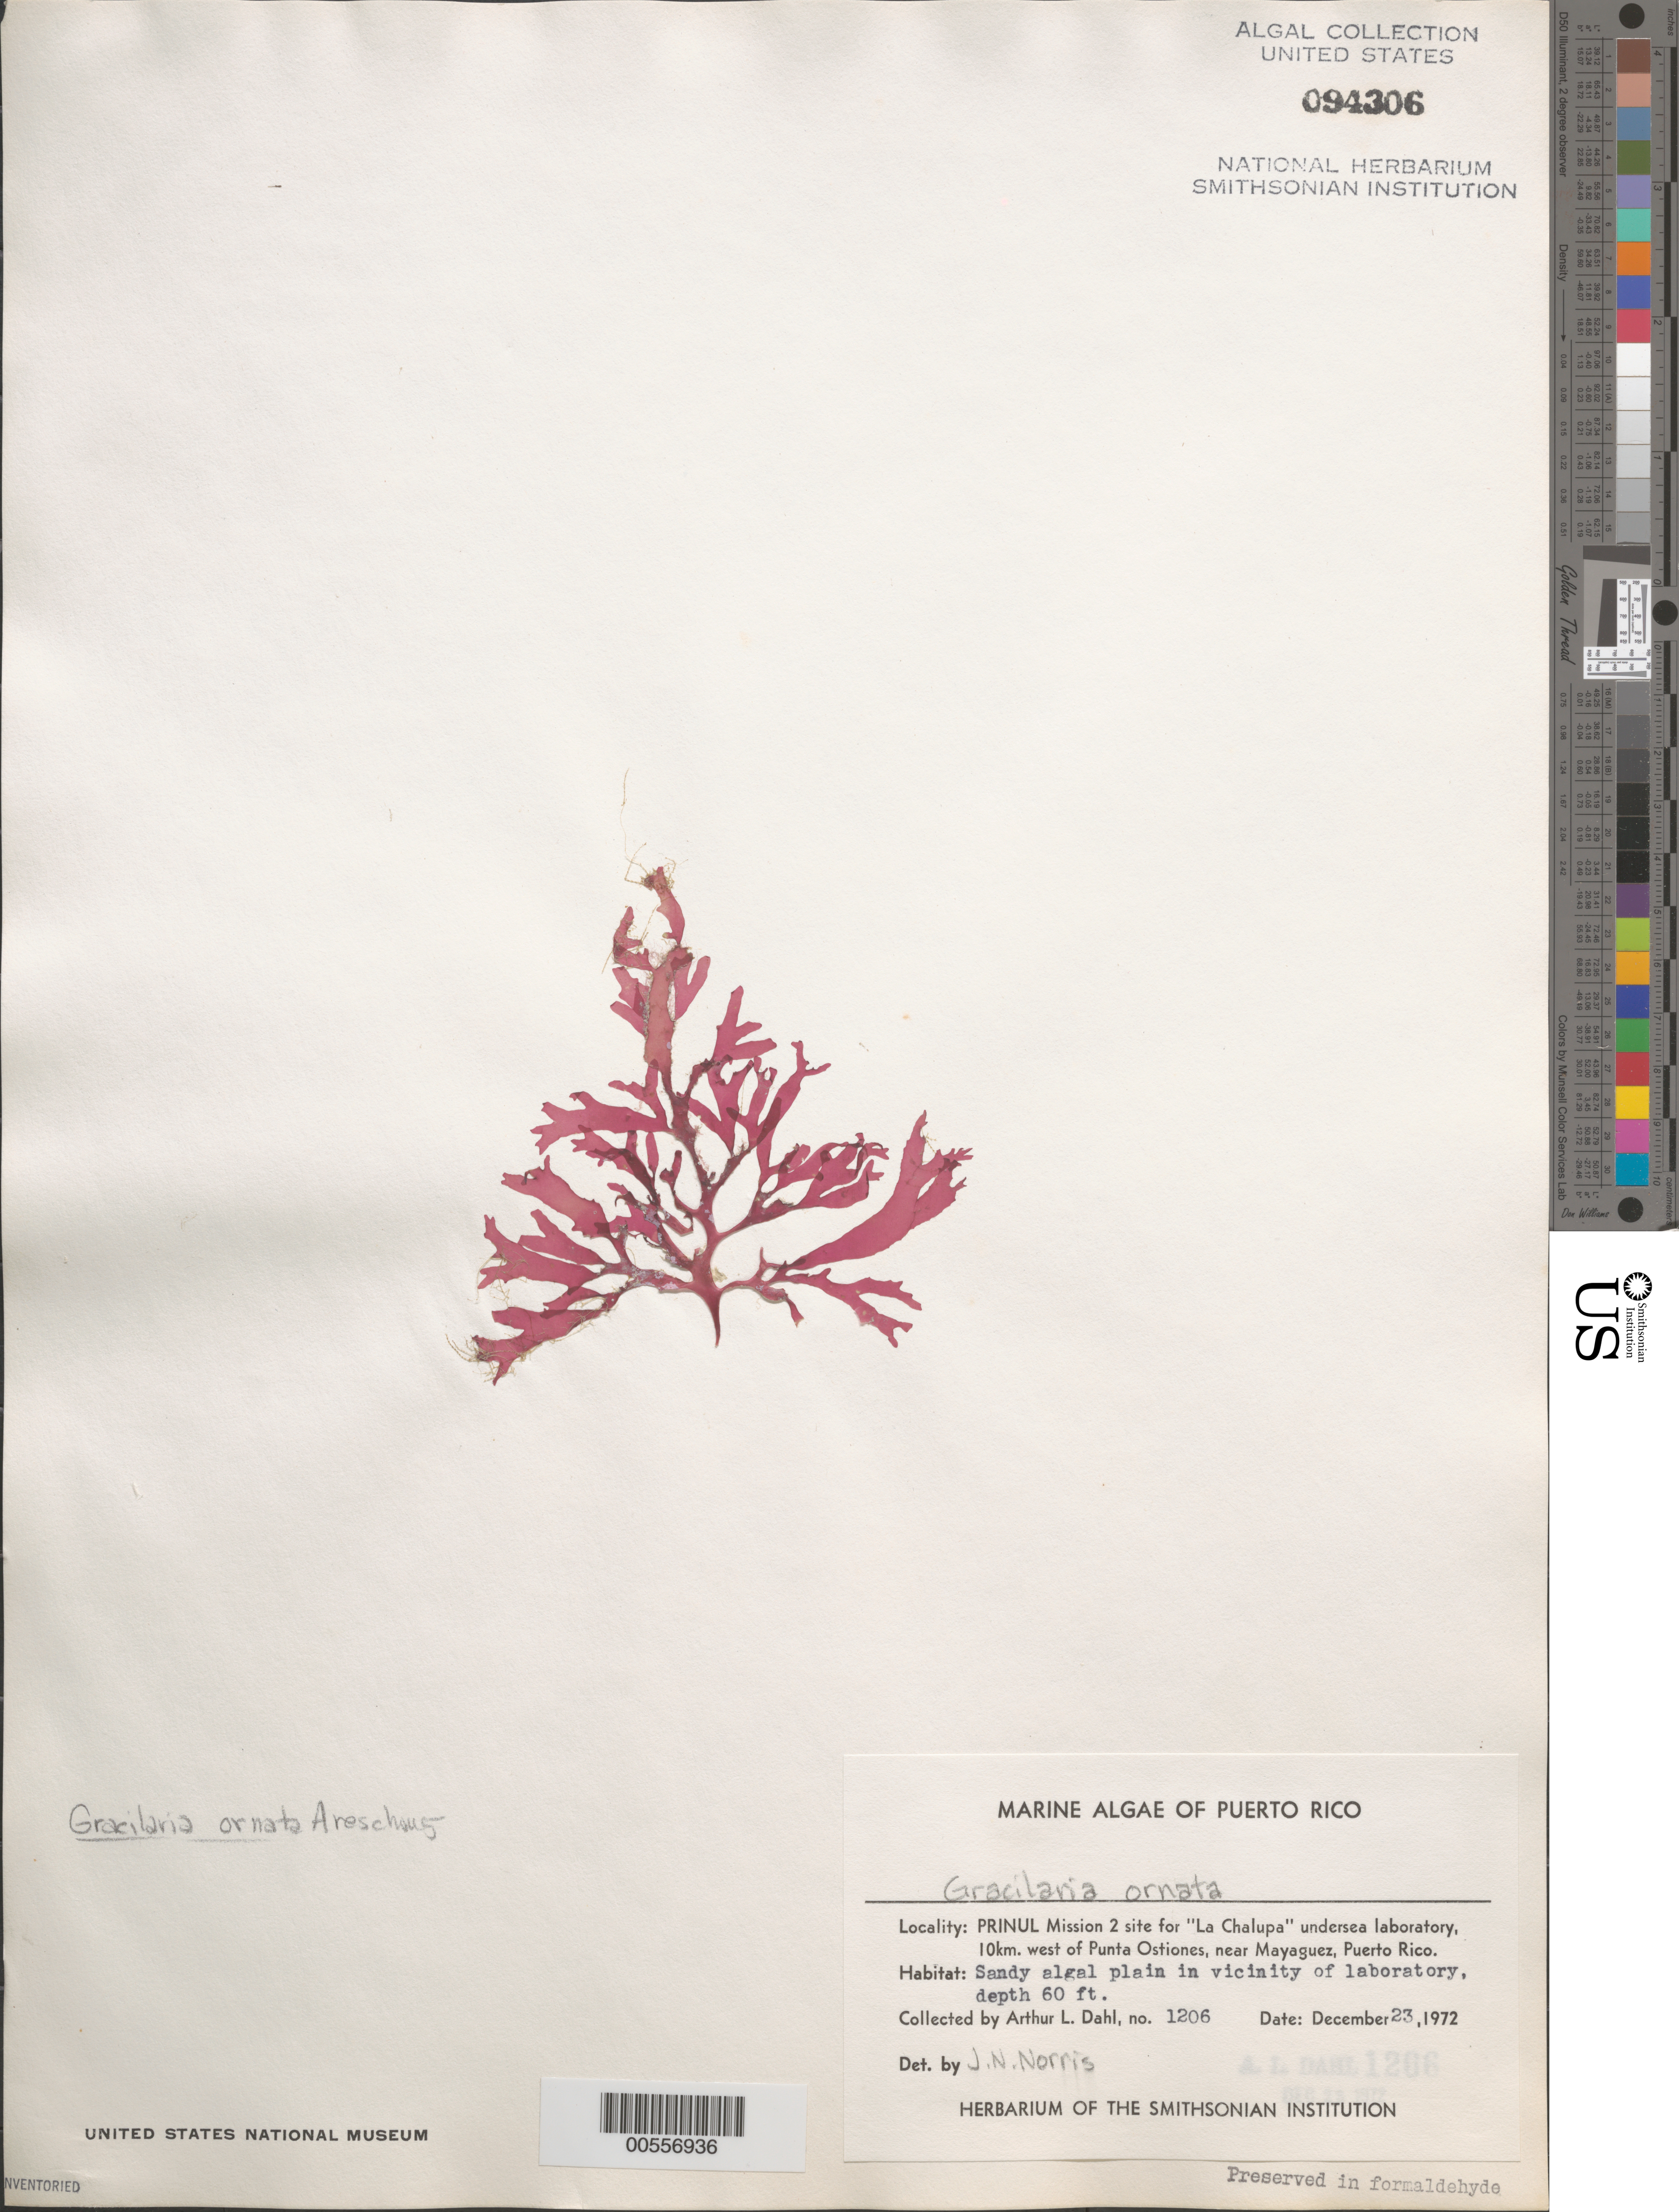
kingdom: Plantae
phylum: Rhodophyta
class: Florideophyceae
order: Gracilariales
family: Gracilariaceae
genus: Gracilaria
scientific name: Gracilaria ornata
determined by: Norris, James N.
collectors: A. Dahl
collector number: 1206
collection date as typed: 23 Dec 1972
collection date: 1972-12-23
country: Puerto Rico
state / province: Mayaguez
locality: La chalupa undersea laboratory, 10 km west of punta ostiones, near mayaguez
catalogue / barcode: US 94306